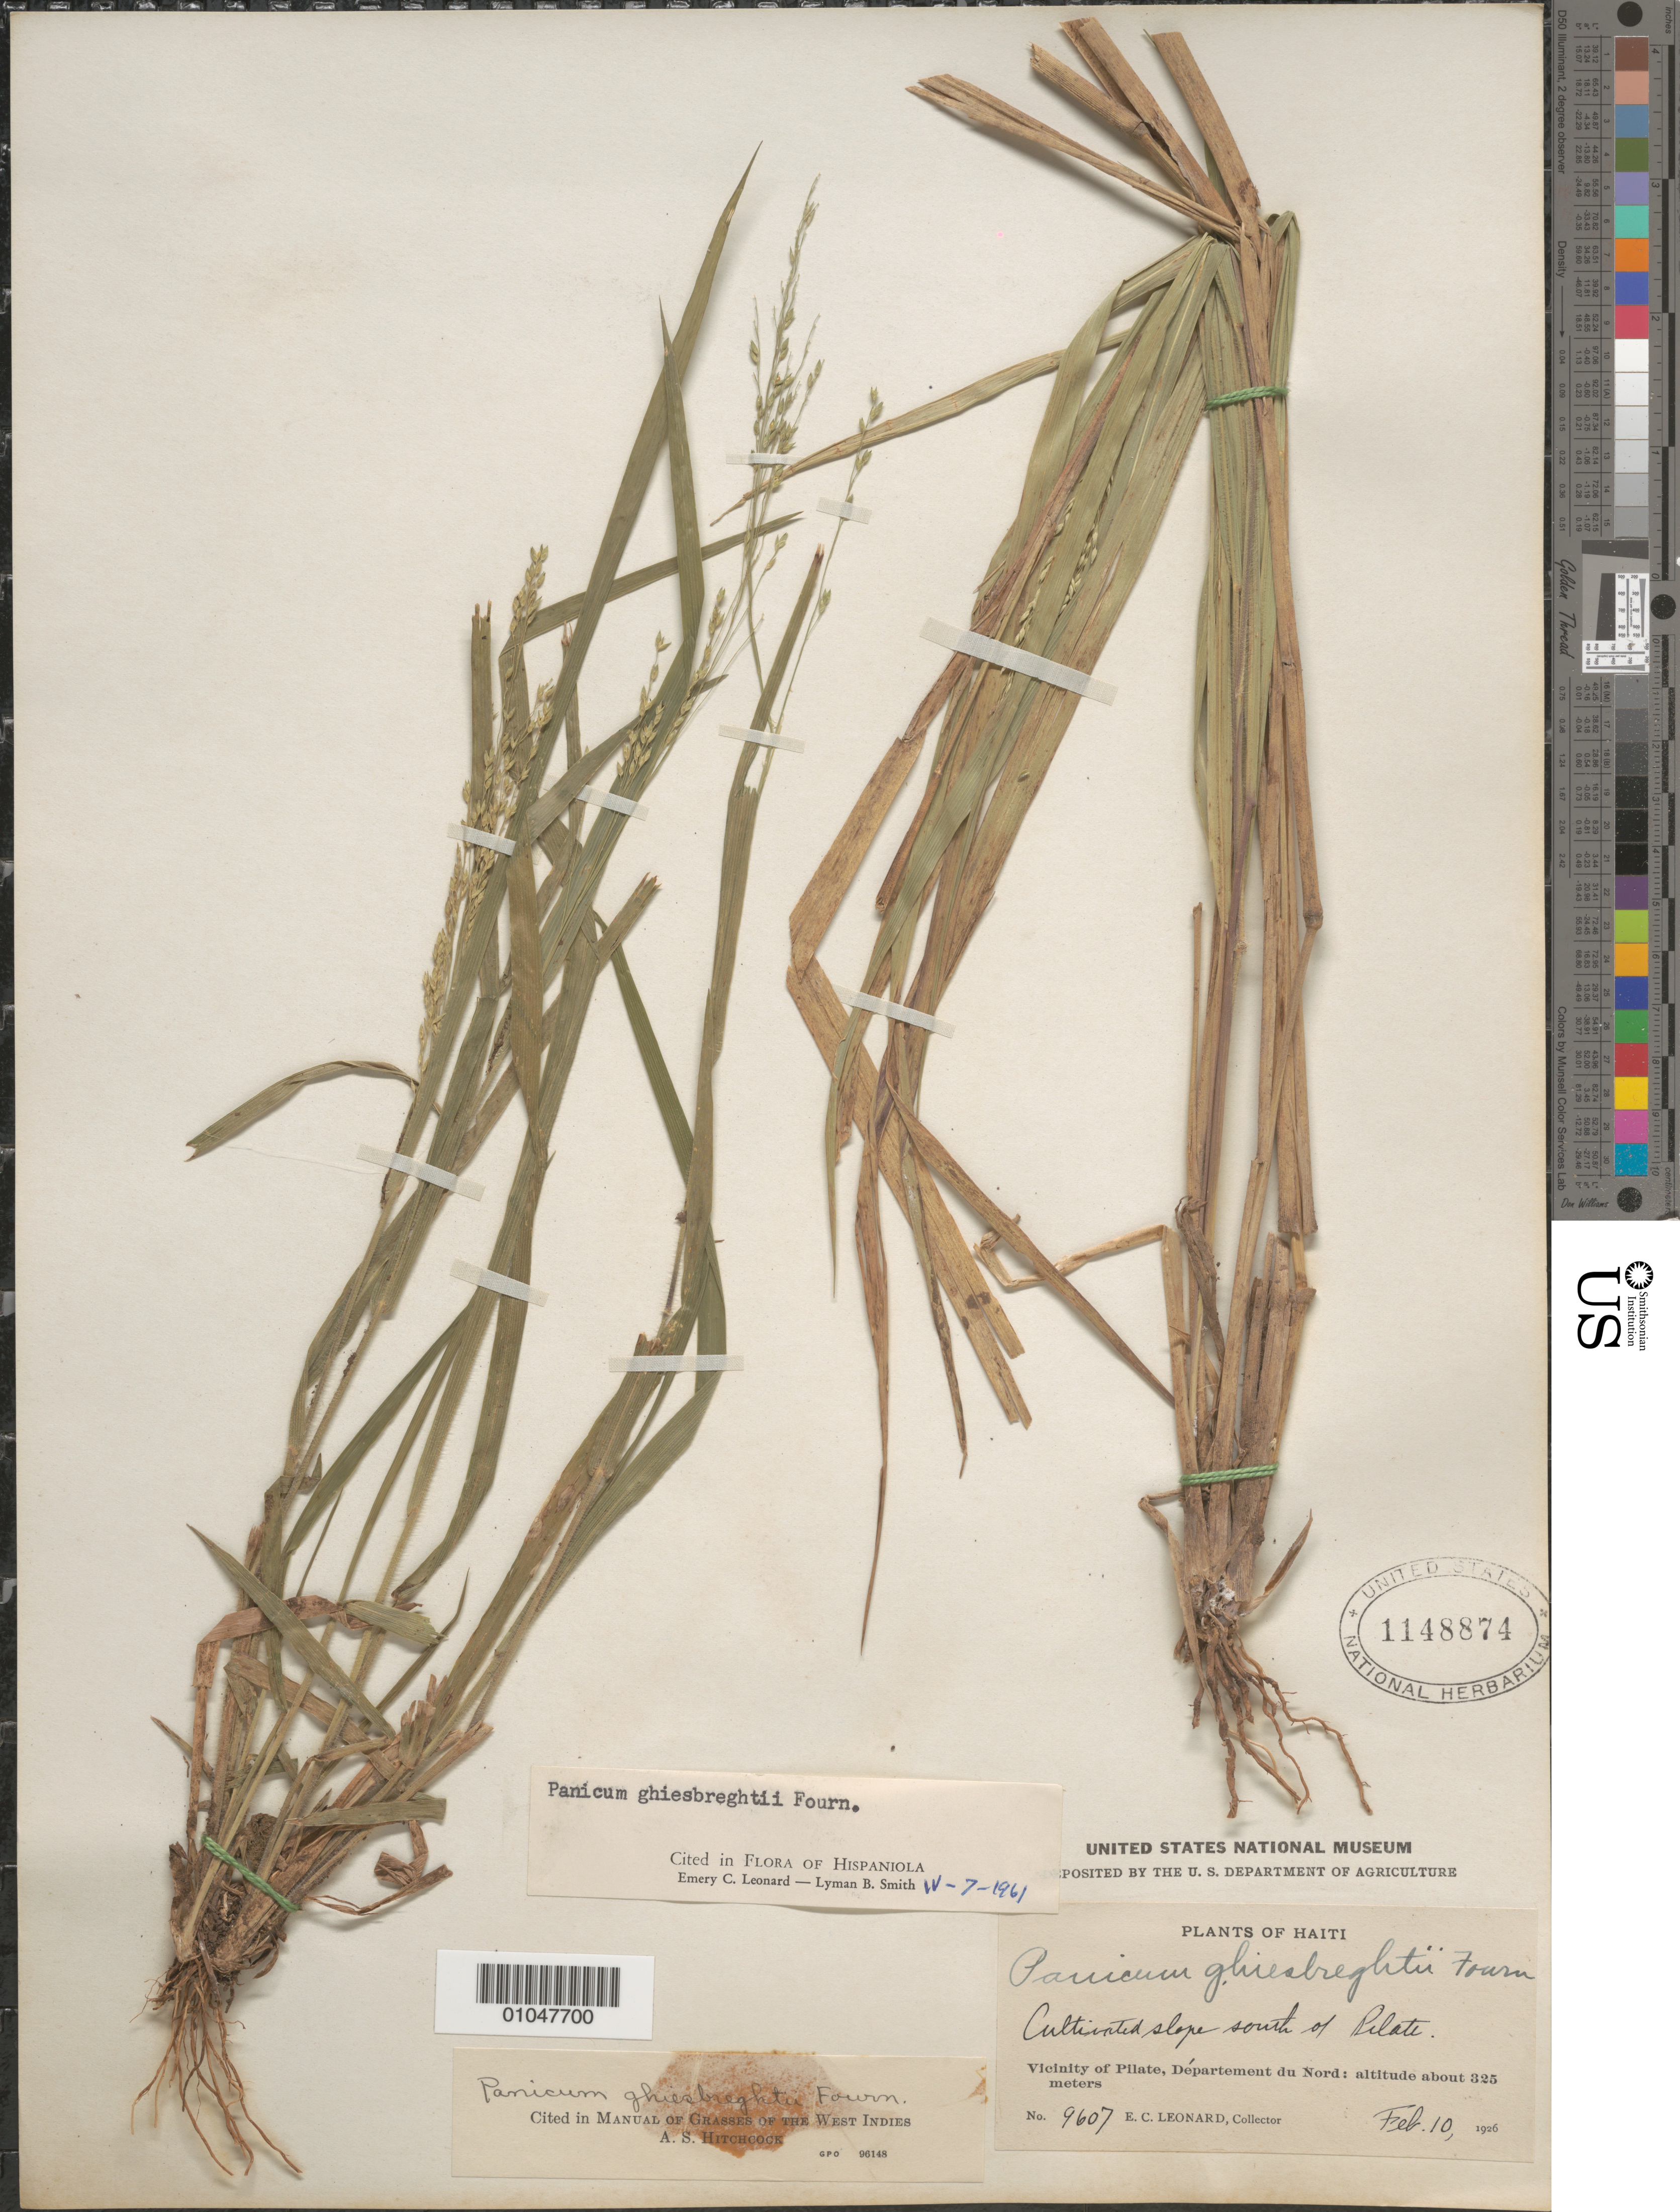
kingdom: Plantae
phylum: Tracheophyta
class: Liliopsida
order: Poales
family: Poaceae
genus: Panicum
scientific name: Panicum ghiesbreghtii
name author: E. Fourn.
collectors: E. C. Leonard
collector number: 9607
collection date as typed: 10 Feb 1926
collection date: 1926-02-10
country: Haiti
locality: Vic of Pilate, Dep du Nord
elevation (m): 325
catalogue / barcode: US 1148874